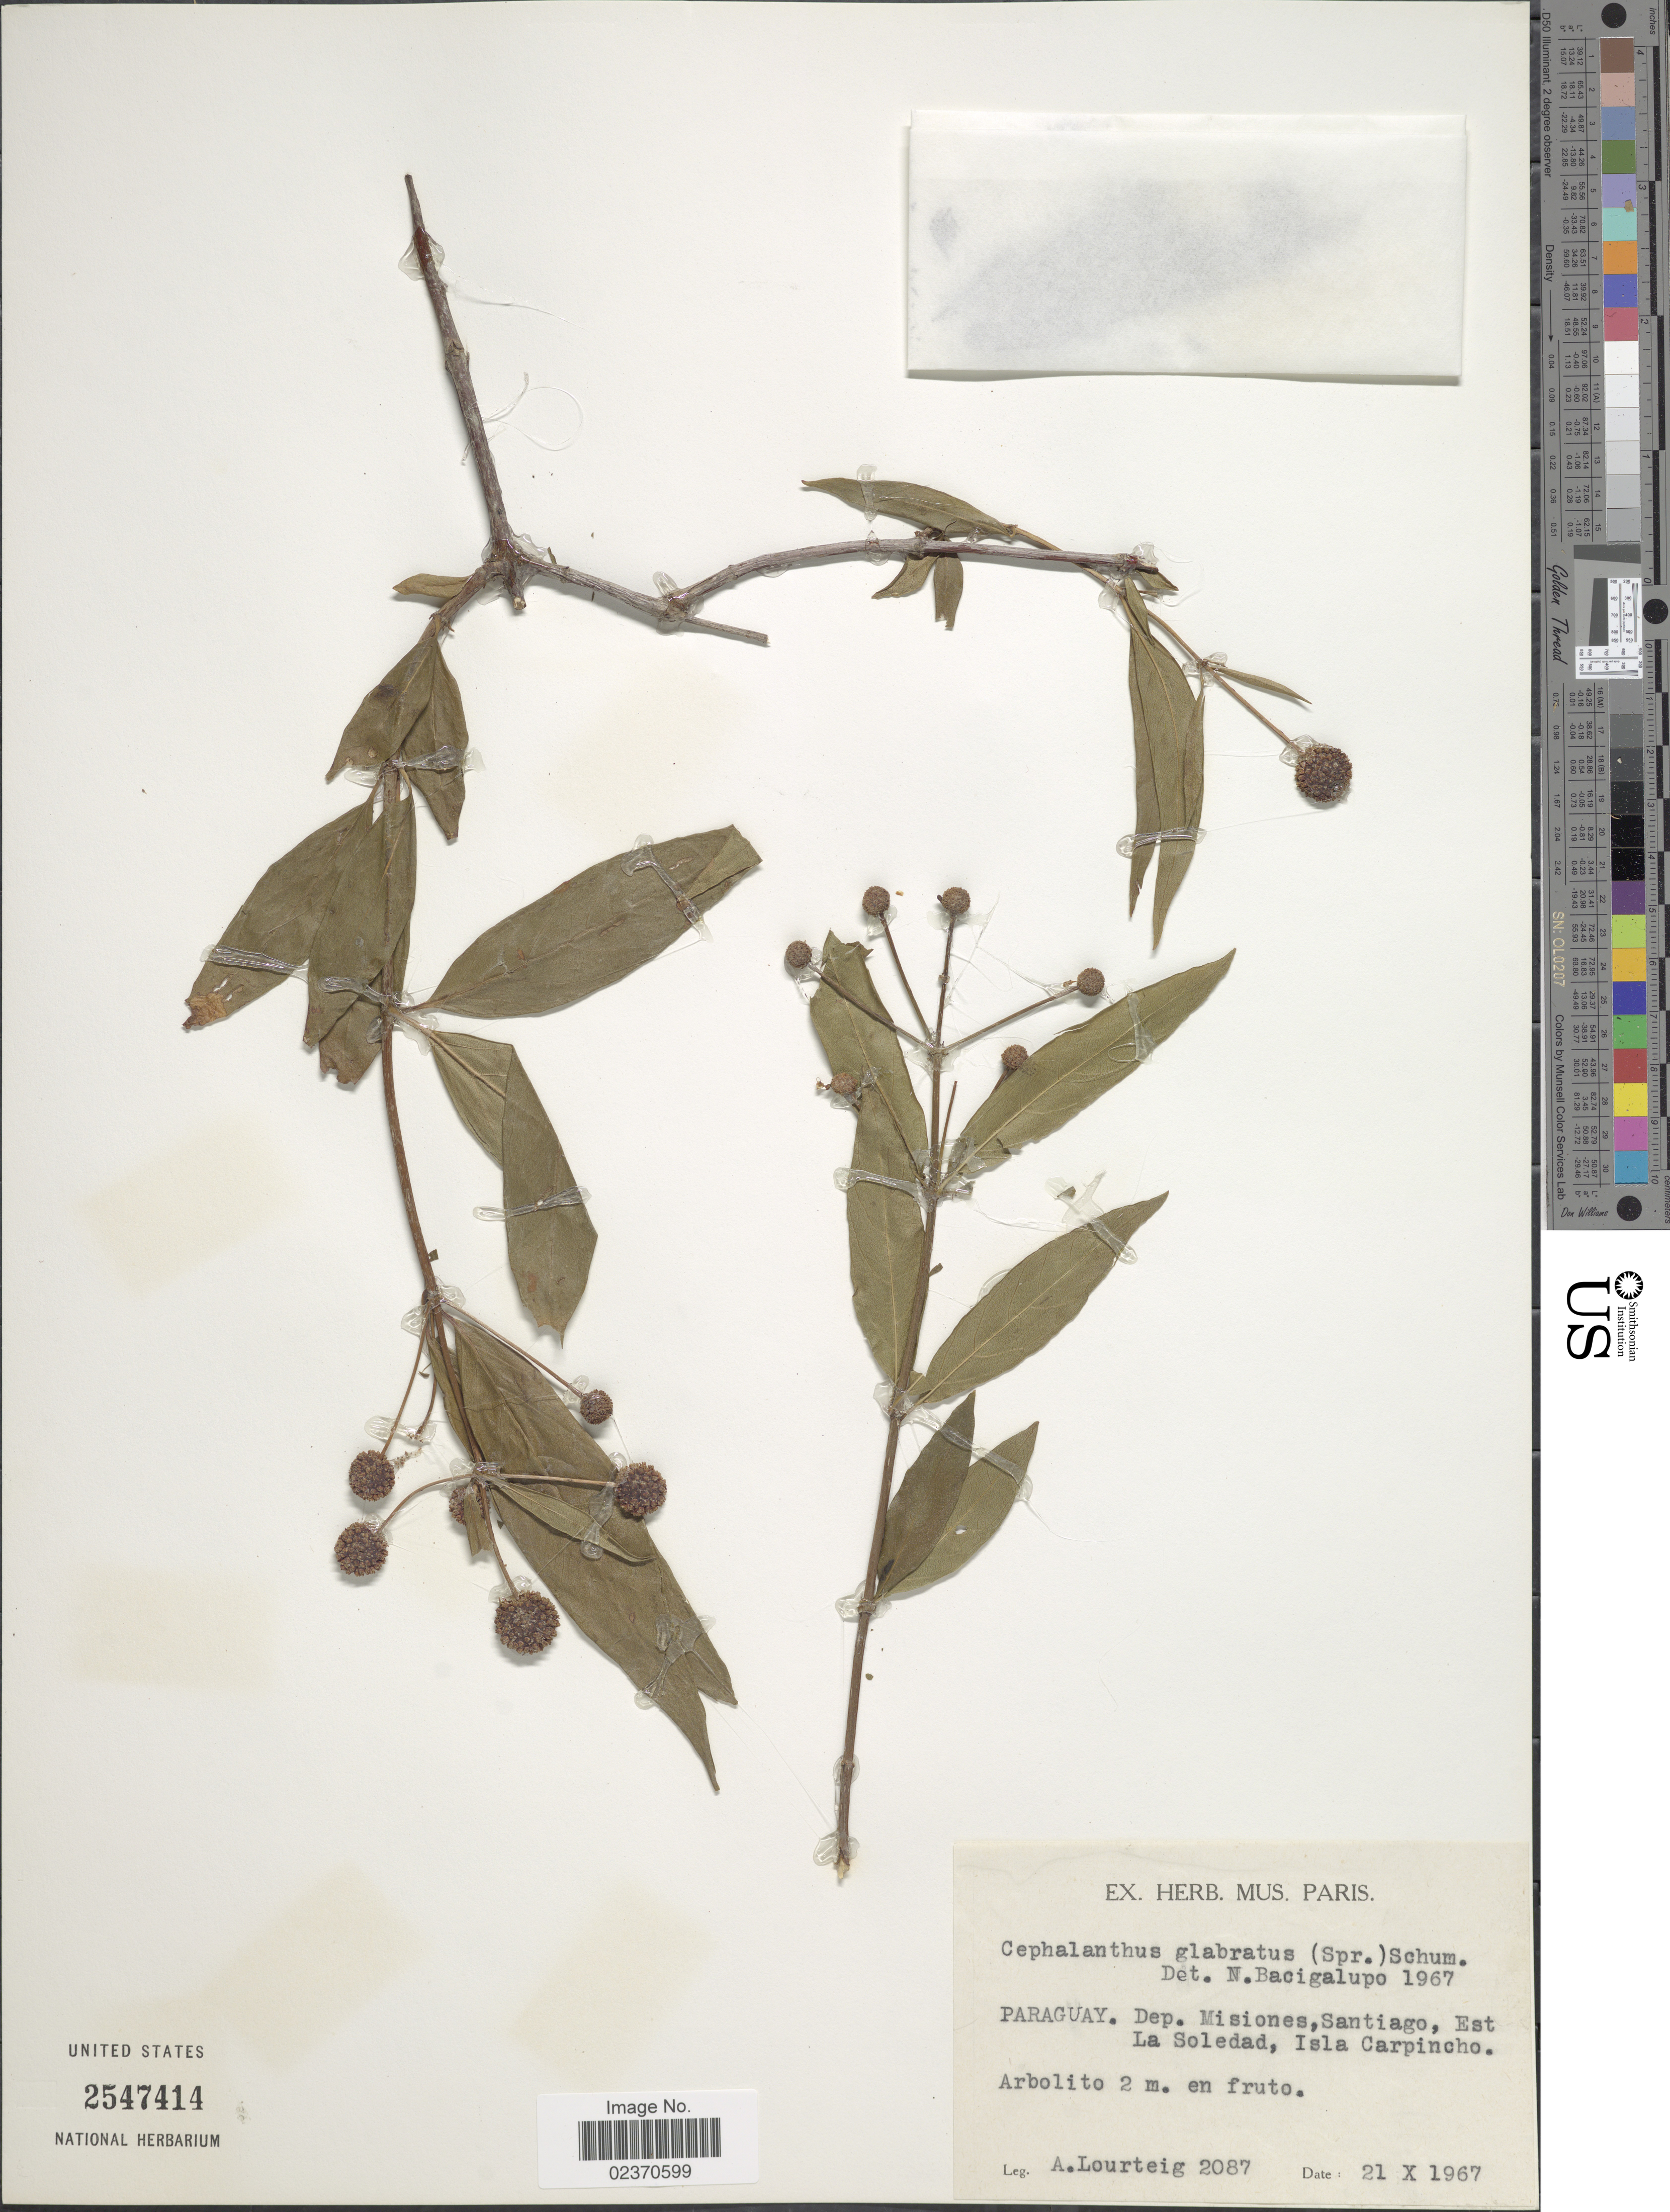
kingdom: Plantae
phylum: Tracheophyta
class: Magnoliopsida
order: Gentianales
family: Rubiaceae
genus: Cephalanthus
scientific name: Cephalanthus glabratus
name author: (Spreng.) K. Schum.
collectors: A. Lourteig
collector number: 2087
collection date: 1967-10-21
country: Paraguay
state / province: Misiones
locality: Dep. Misiones, Santiago, Est la Soledad, Isla Carpincho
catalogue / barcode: US 2547414